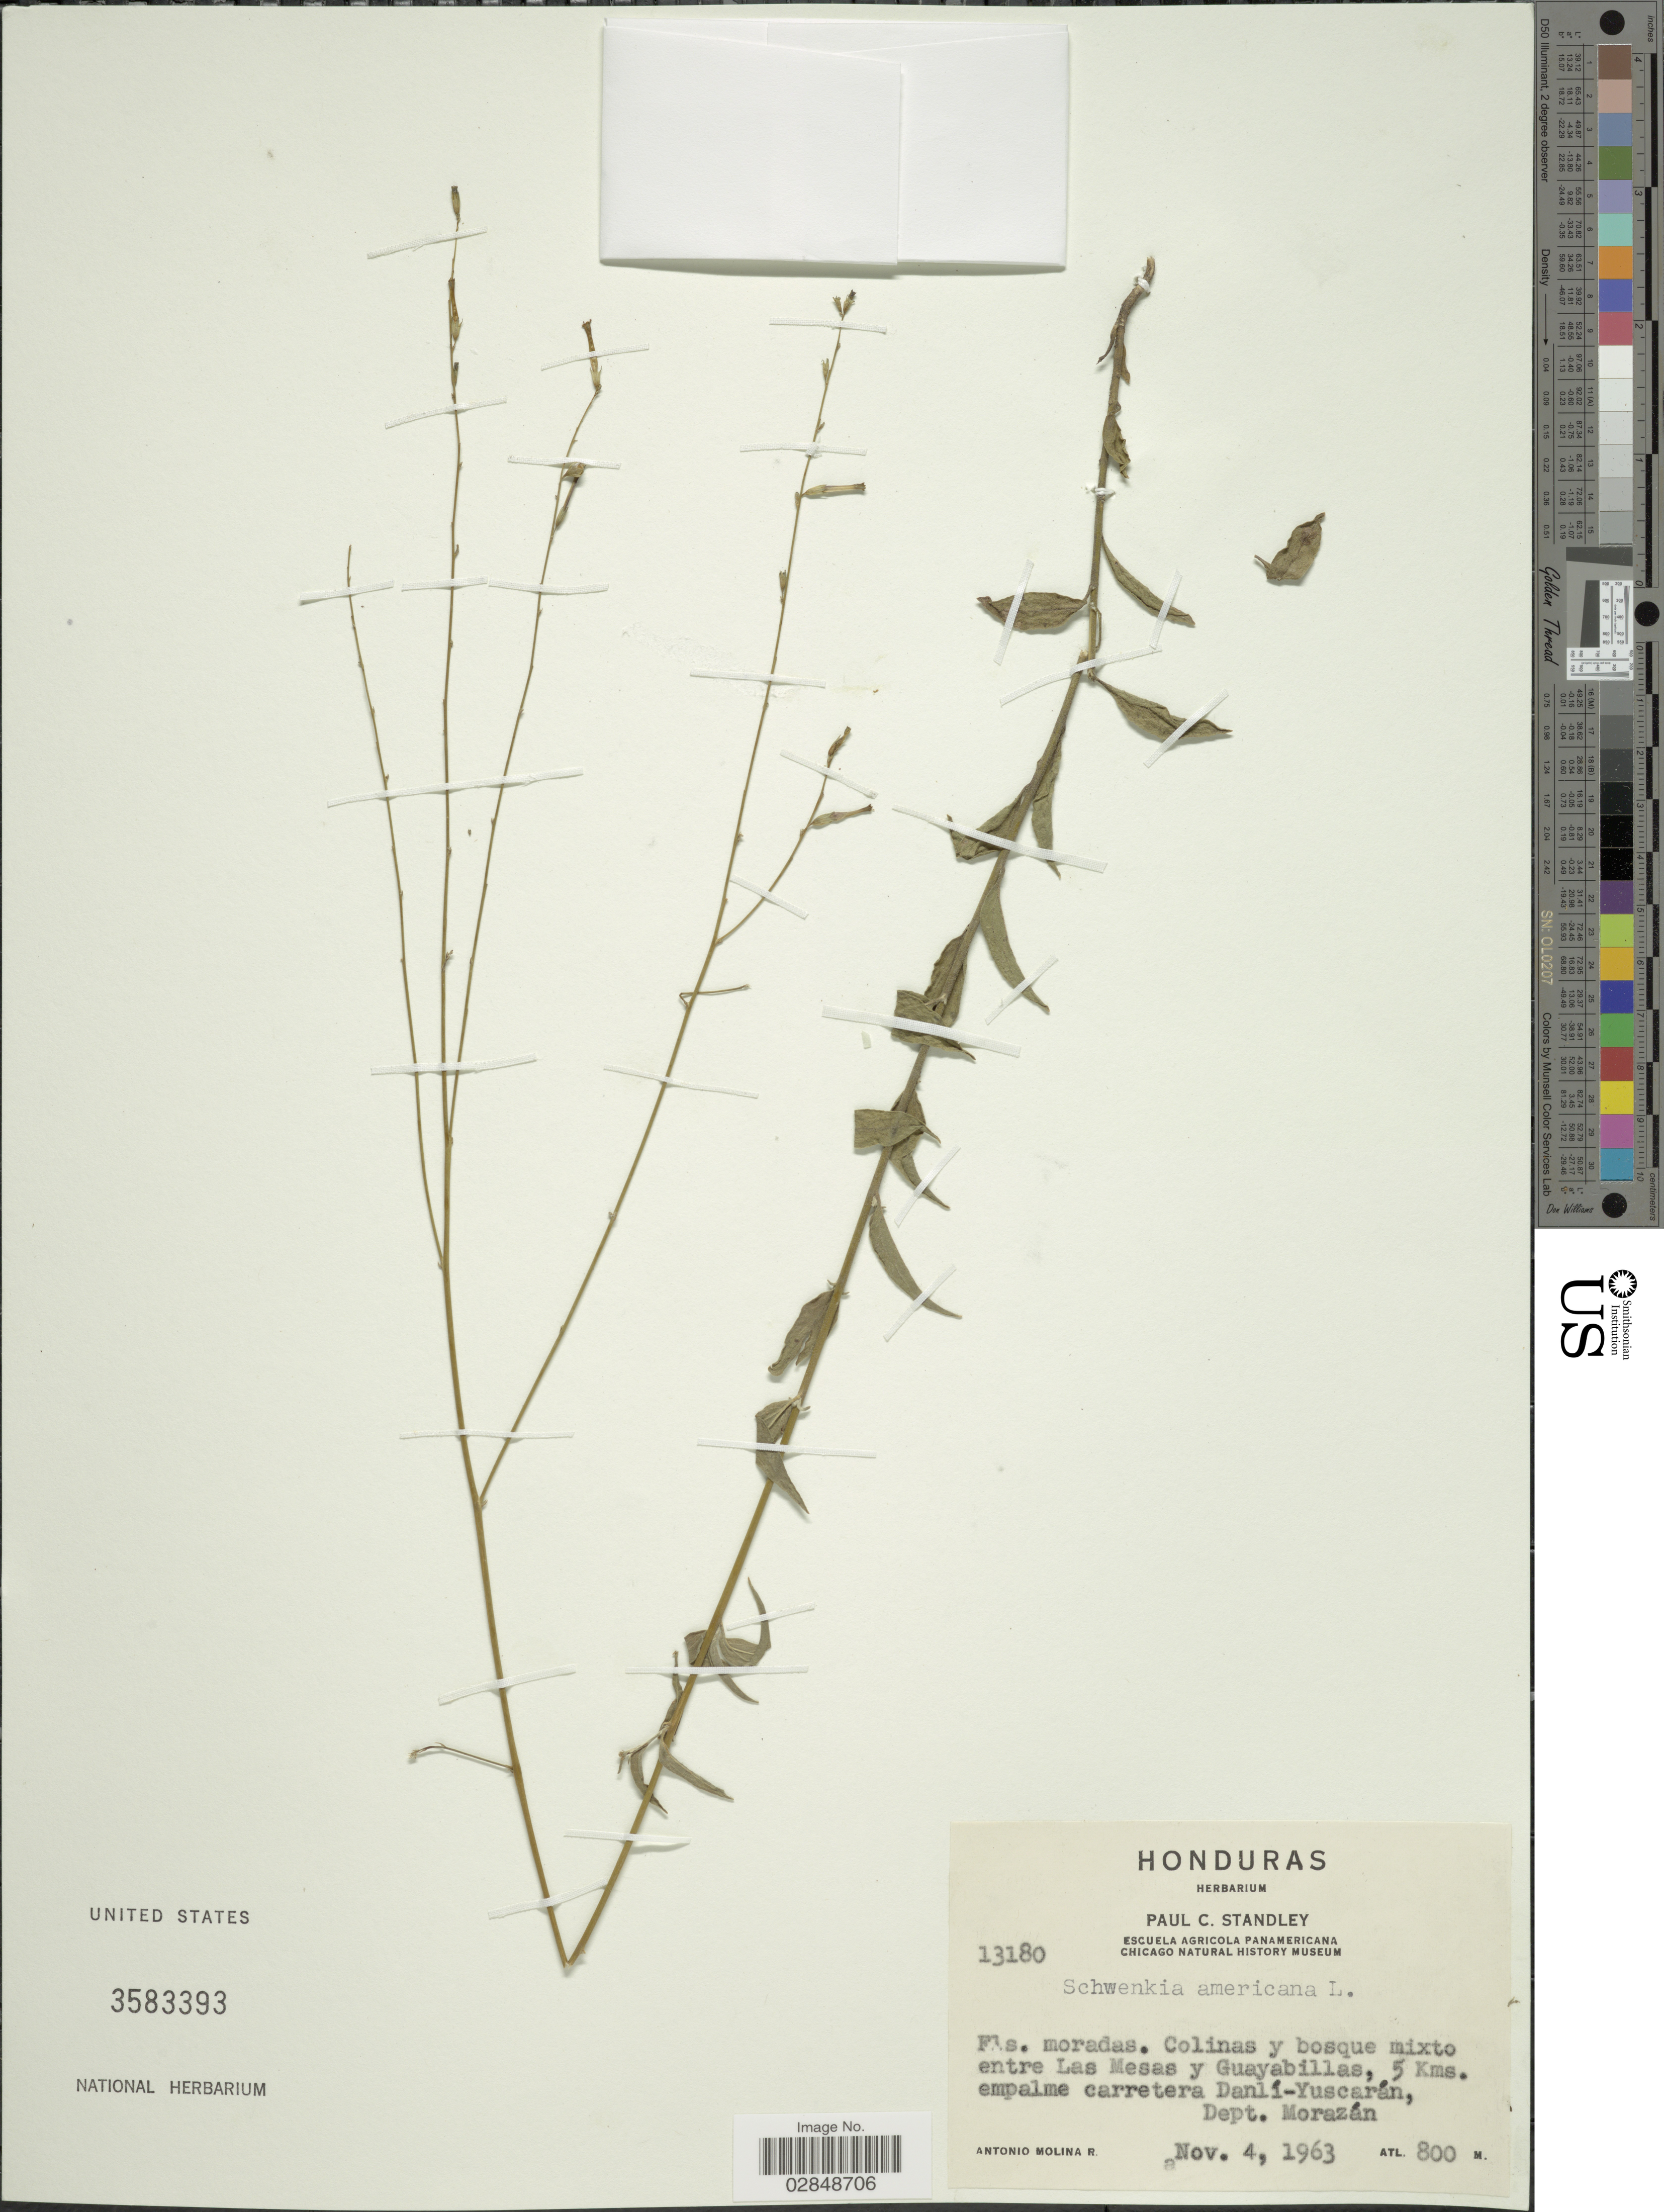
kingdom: Plantae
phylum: Tracheophyta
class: Magnoliopsida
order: Solanales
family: Solanaceae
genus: Schwenckia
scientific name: Schwenckia americana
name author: L.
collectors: A. Molina R.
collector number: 13180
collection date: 1963-11-04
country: Honduras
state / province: Fco. Morazán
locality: Entre Las Mesas y Guayabillas, 5 Kms. empalme carretera Danlí-Yuscarán, Dept. Morazán.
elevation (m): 800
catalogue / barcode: US 3583393